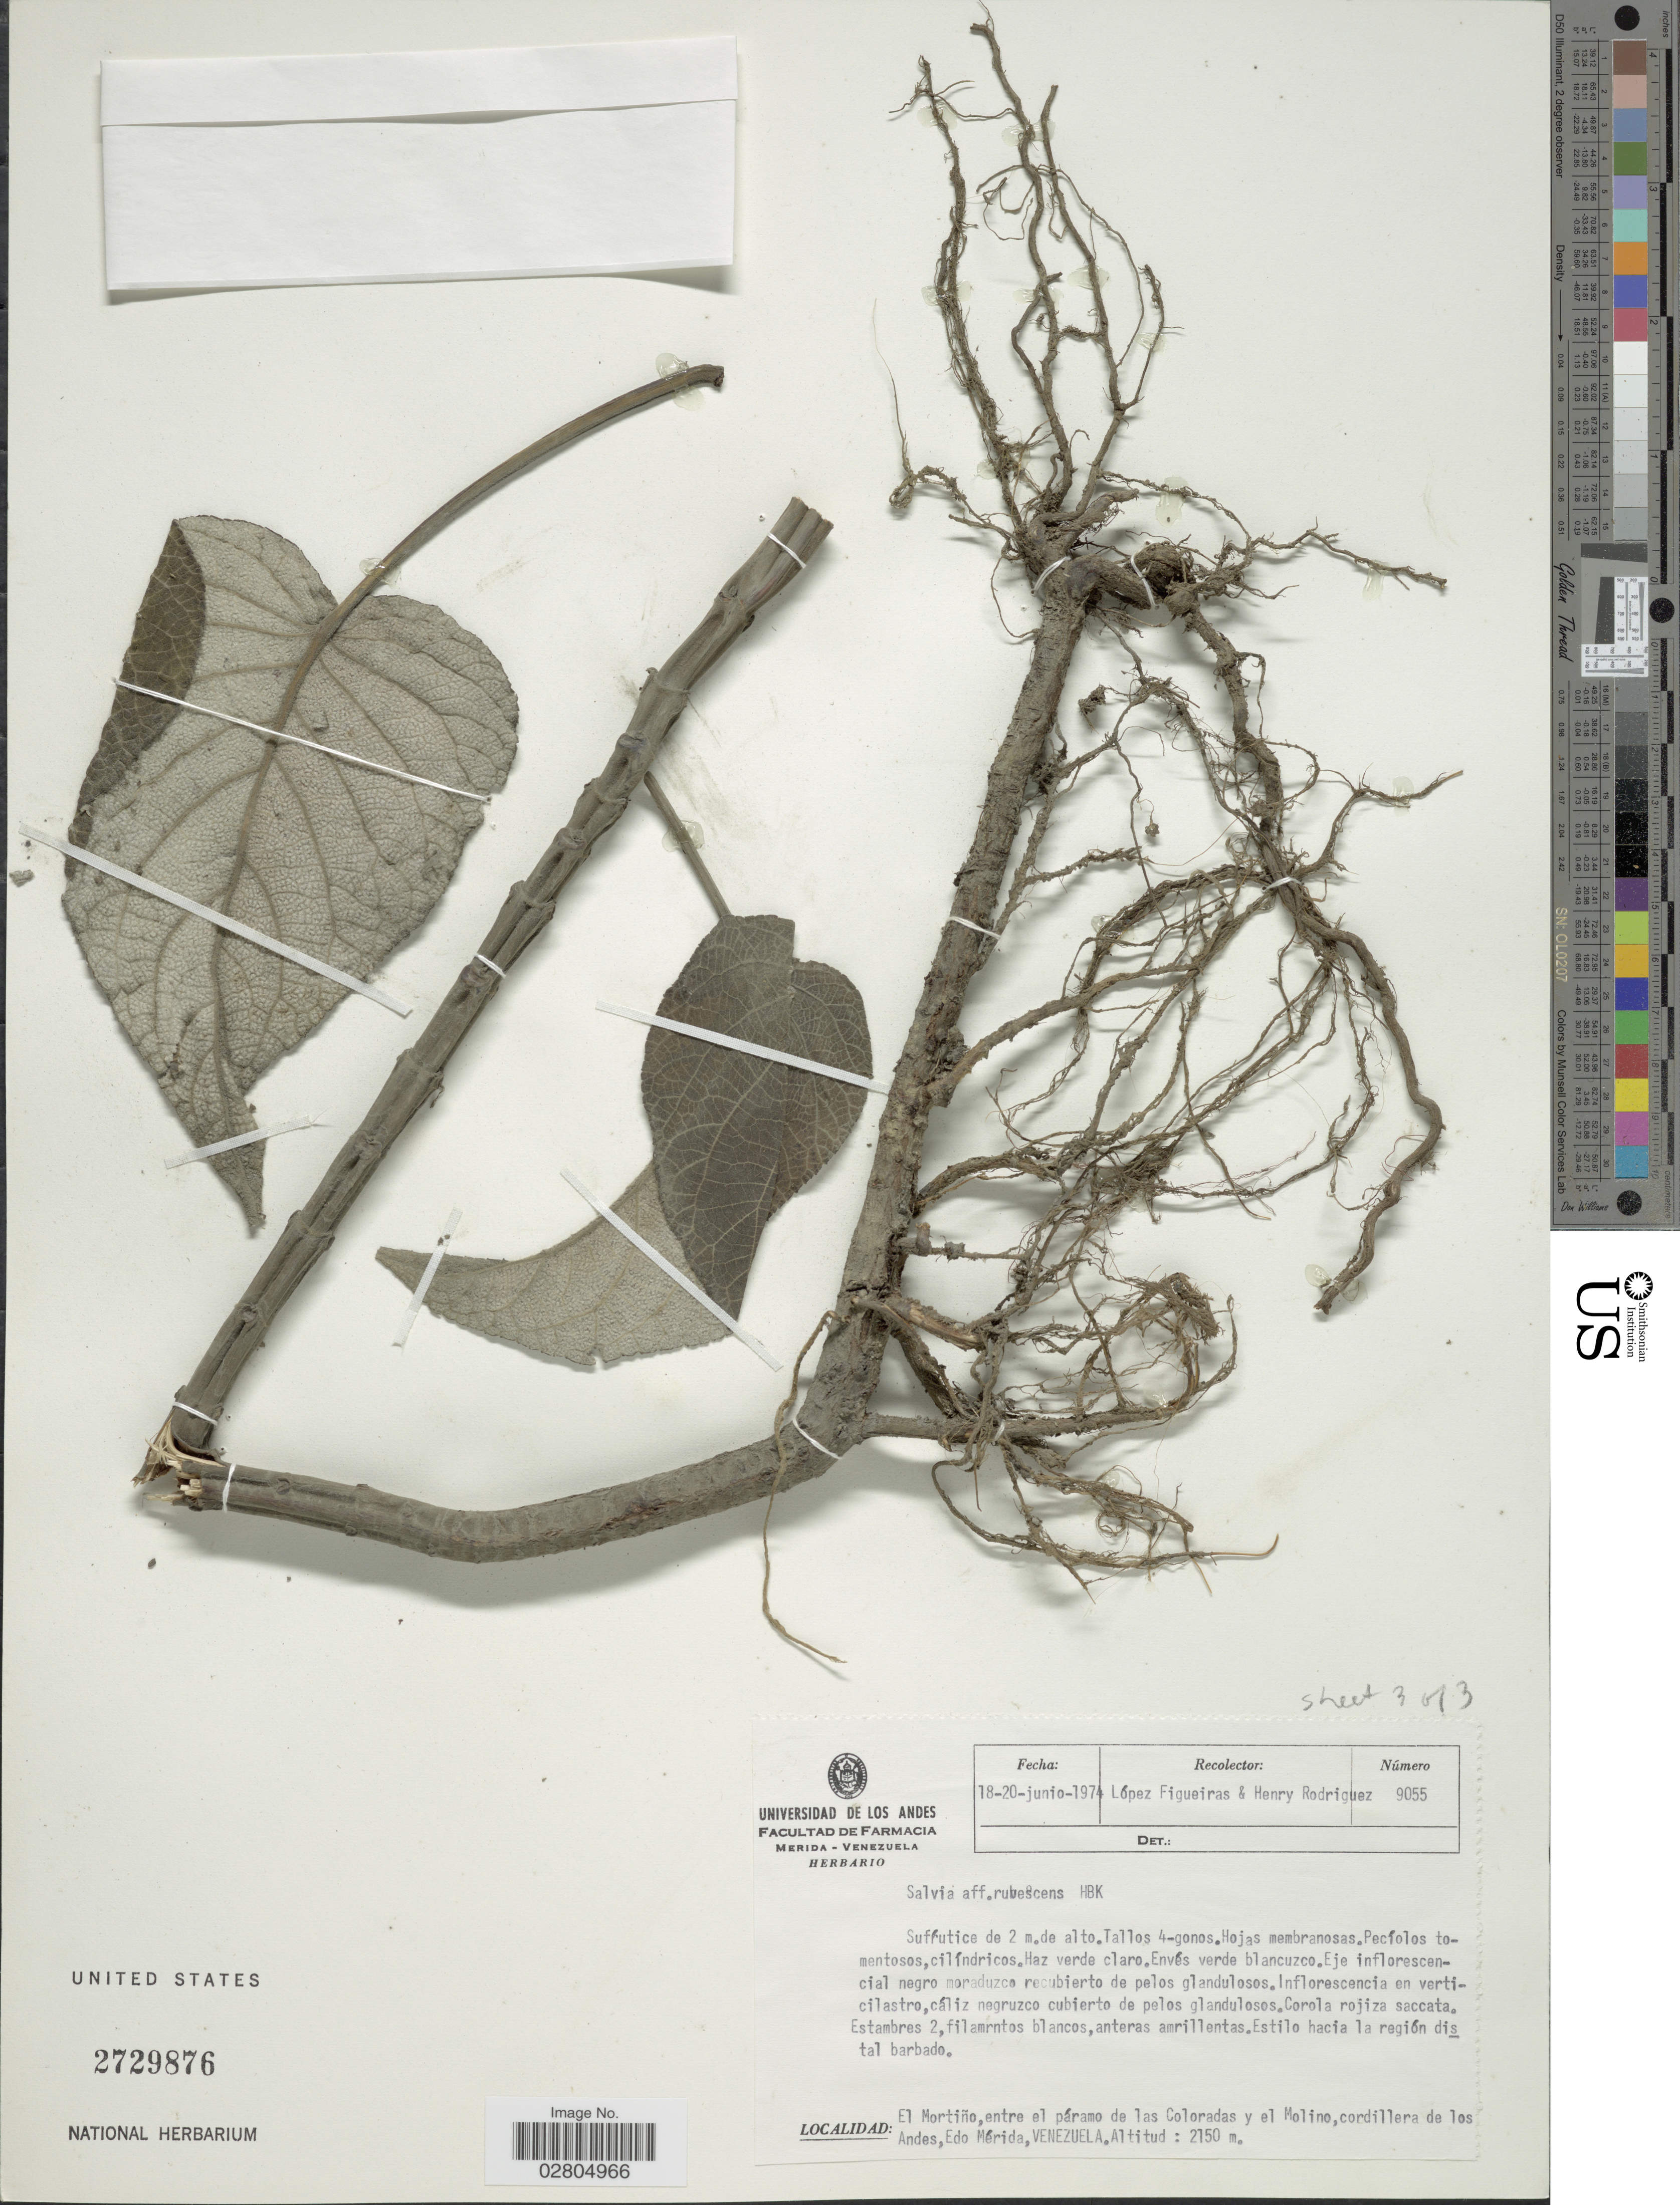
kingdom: Plantae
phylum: Tracheophyta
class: Magnoliopsida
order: Lamiales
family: Lamiaceae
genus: Salvia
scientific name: Salvia rubescens subsp. truxillensis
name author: (Briq.) J.R.I. Wood & Harley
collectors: M. López Figueiras & H. A. Rodriguez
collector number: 9055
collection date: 1974-06-18/1974-06-20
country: Venezuela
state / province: Mérida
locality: El Mortiño, entre el páramo de las Coloradas y el Molino, cordillera de los Andes, Edo Mérida.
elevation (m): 2150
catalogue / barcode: US 2729876